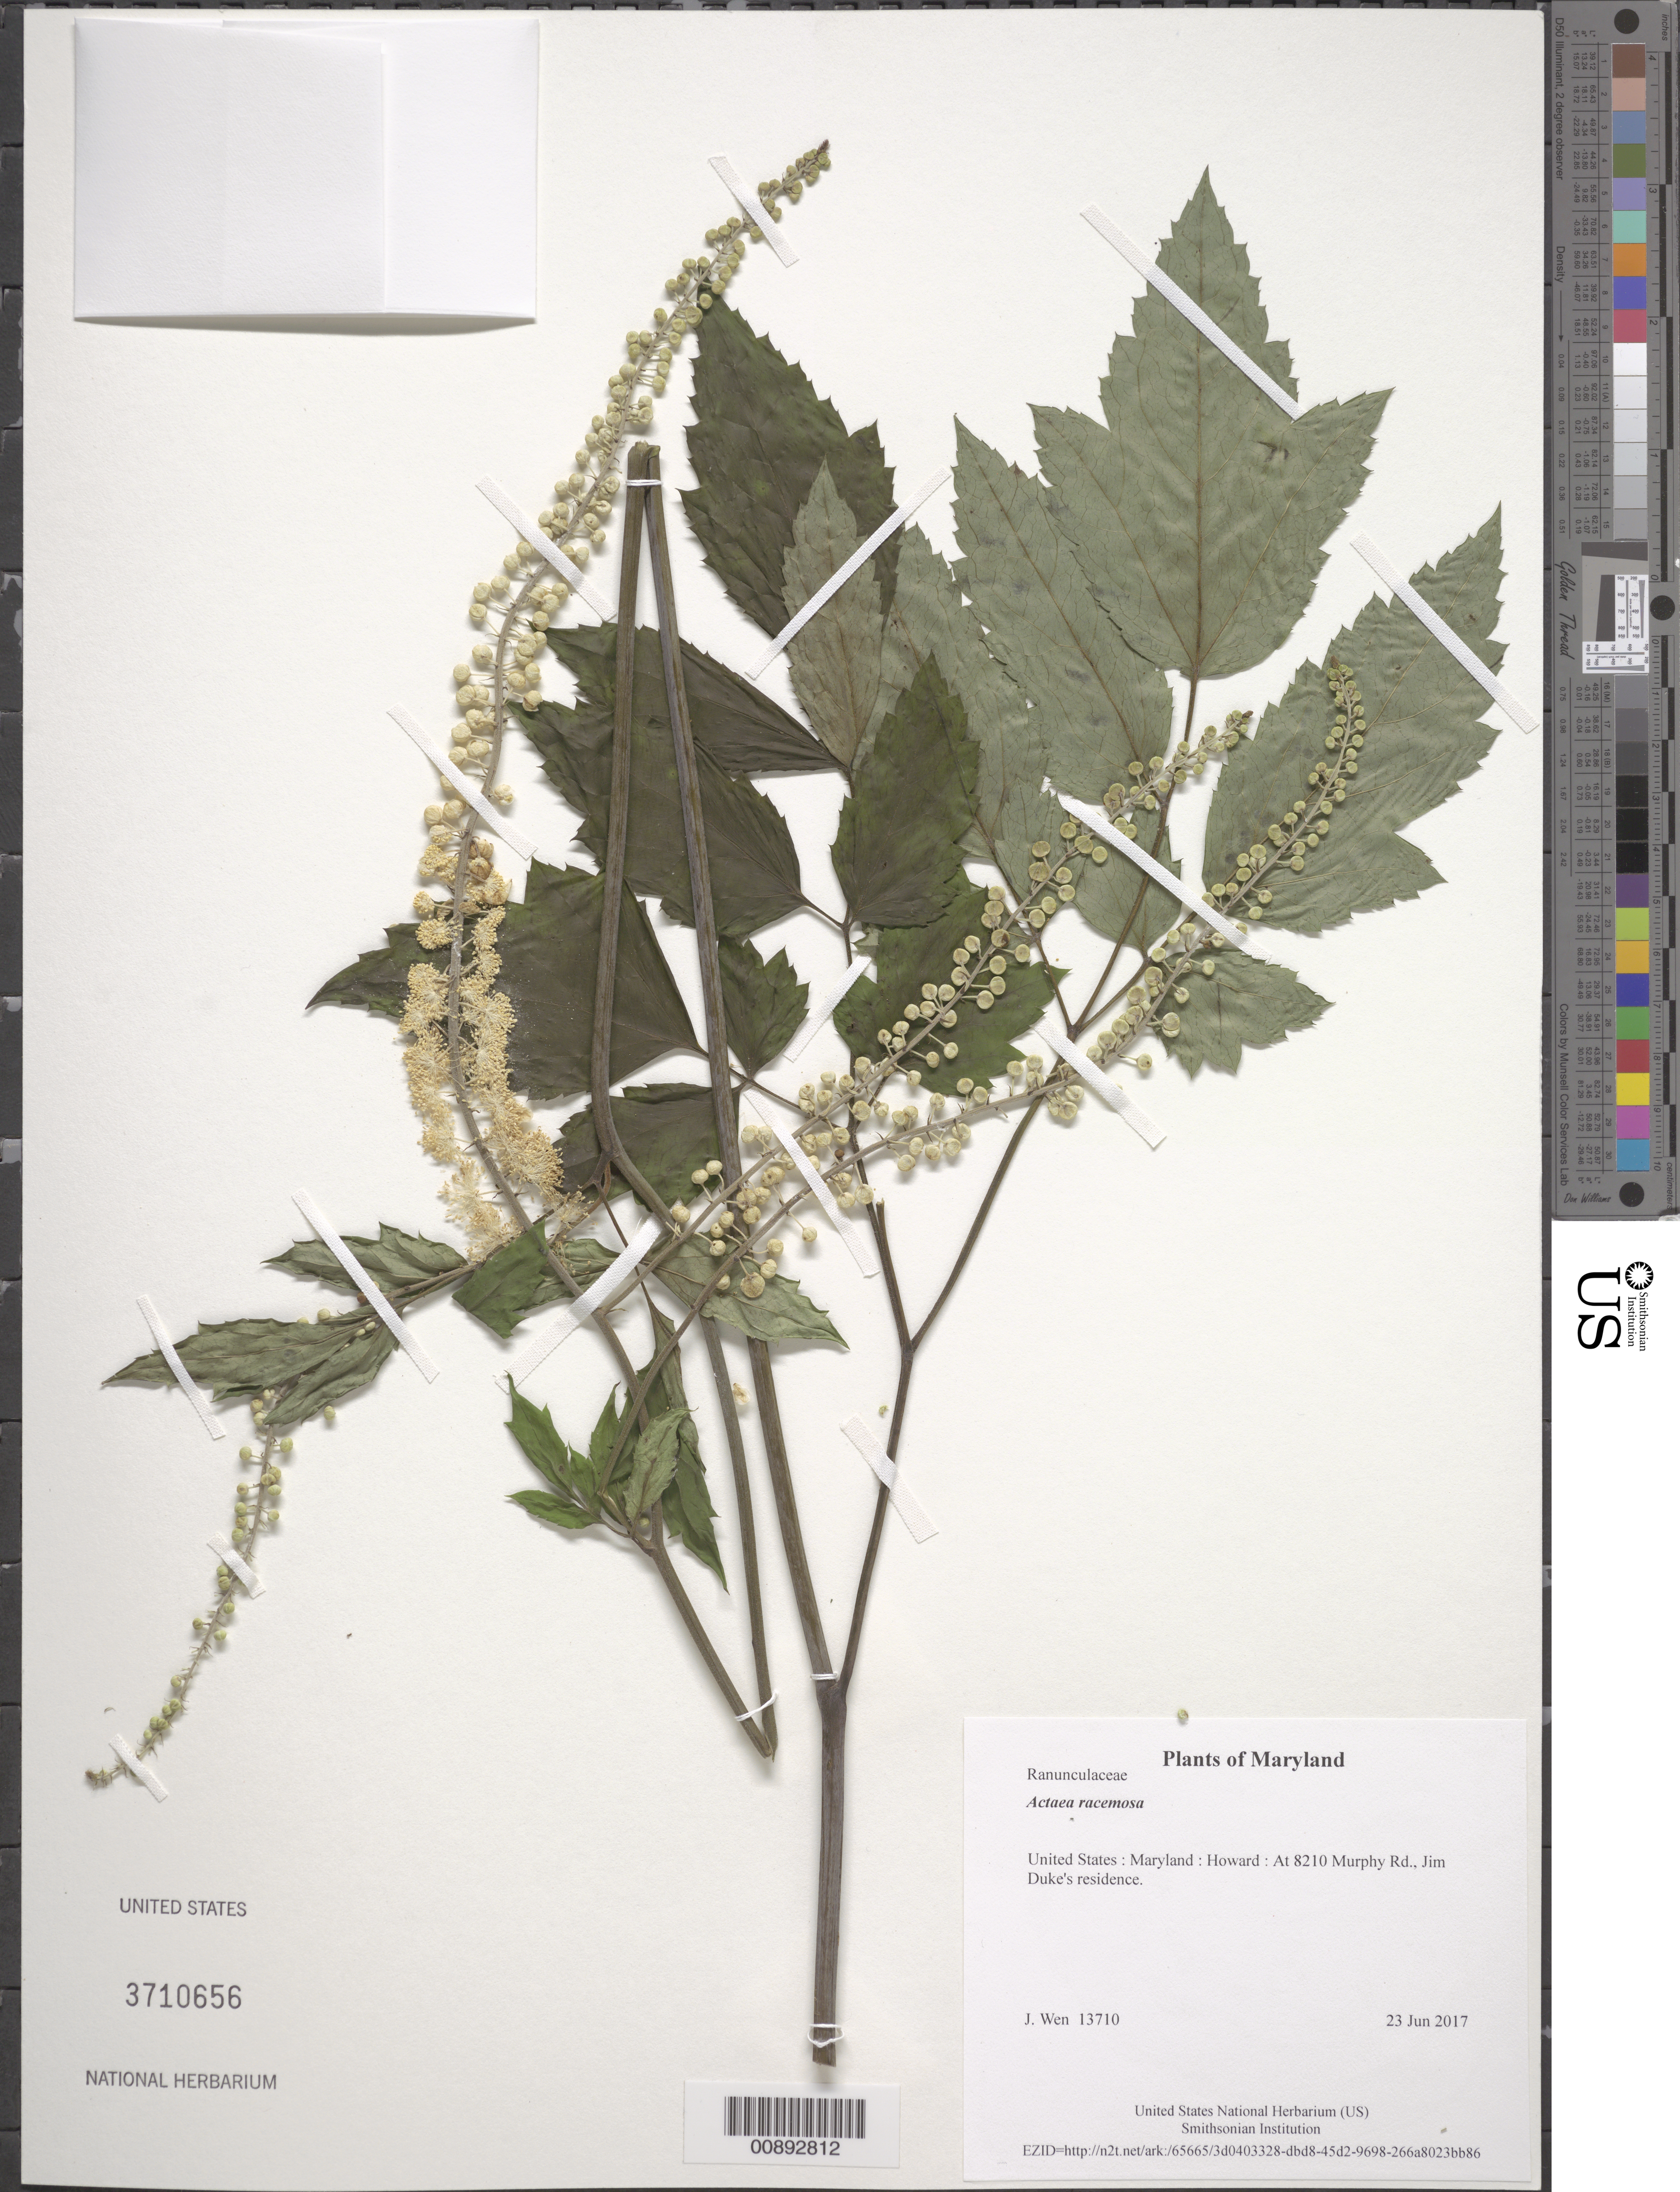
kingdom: Plantae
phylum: Tracheophyta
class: Magnoliopsida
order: Ranunculales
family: Ranunculaceae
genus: Actaea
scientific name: Actaea racemosa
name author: L.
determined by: Strong, M. T., (US), Smithsonian Institution - National Museum of Natural History (UNITED STATES)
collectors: J. Wen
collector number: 13710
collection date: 2017-06-23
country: United States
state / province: Maryland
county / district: Howard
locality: At 8210 Murphy Rd., Jim Duke's residence.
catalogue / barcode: US 3710656